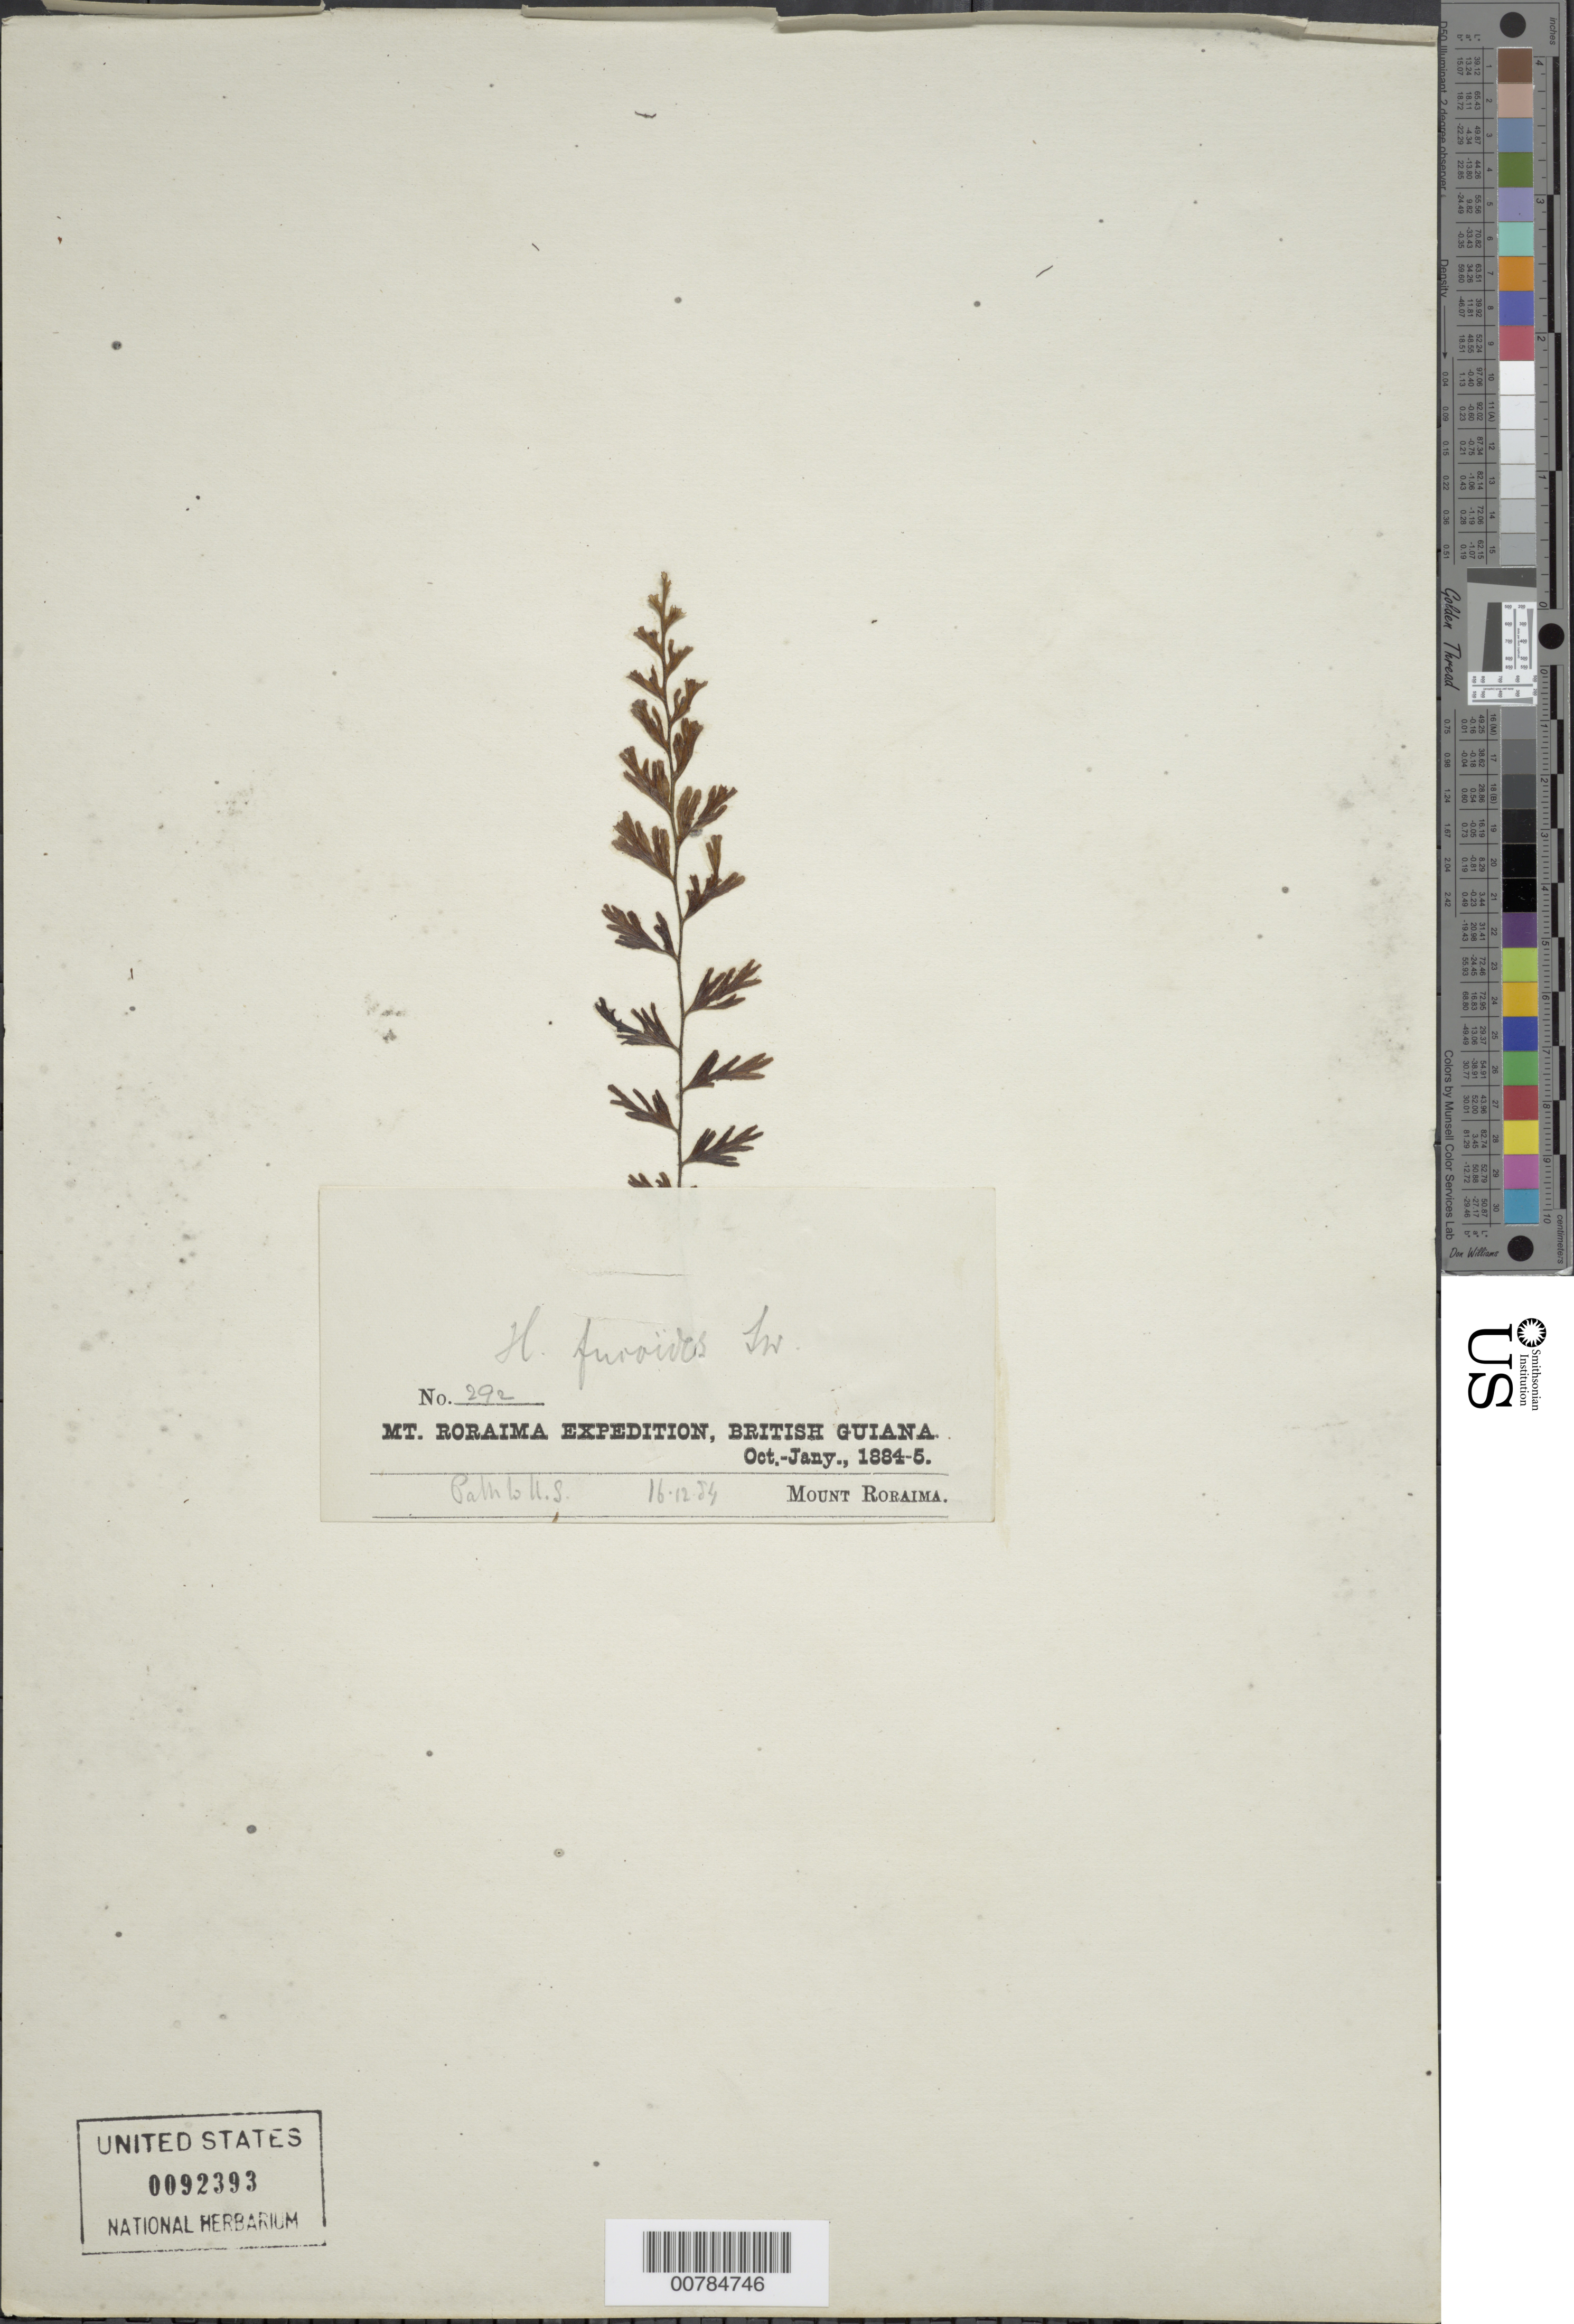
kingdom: Plantae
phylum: Tracheophyta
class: Polypodiopsida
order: Hymenophyllales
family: Hymenophyllaceae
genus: Hymenophyllum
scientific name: Hymenophyllum fucoides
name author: (Sw.) Sw.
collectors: E. F. im Thurn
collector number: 292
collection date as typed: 16 December 1884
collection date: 1884-12-16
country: Guyana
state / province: Cuyuni-Mazaruni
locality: Mt. Roraima, path to N.S.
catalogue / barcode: US 92393